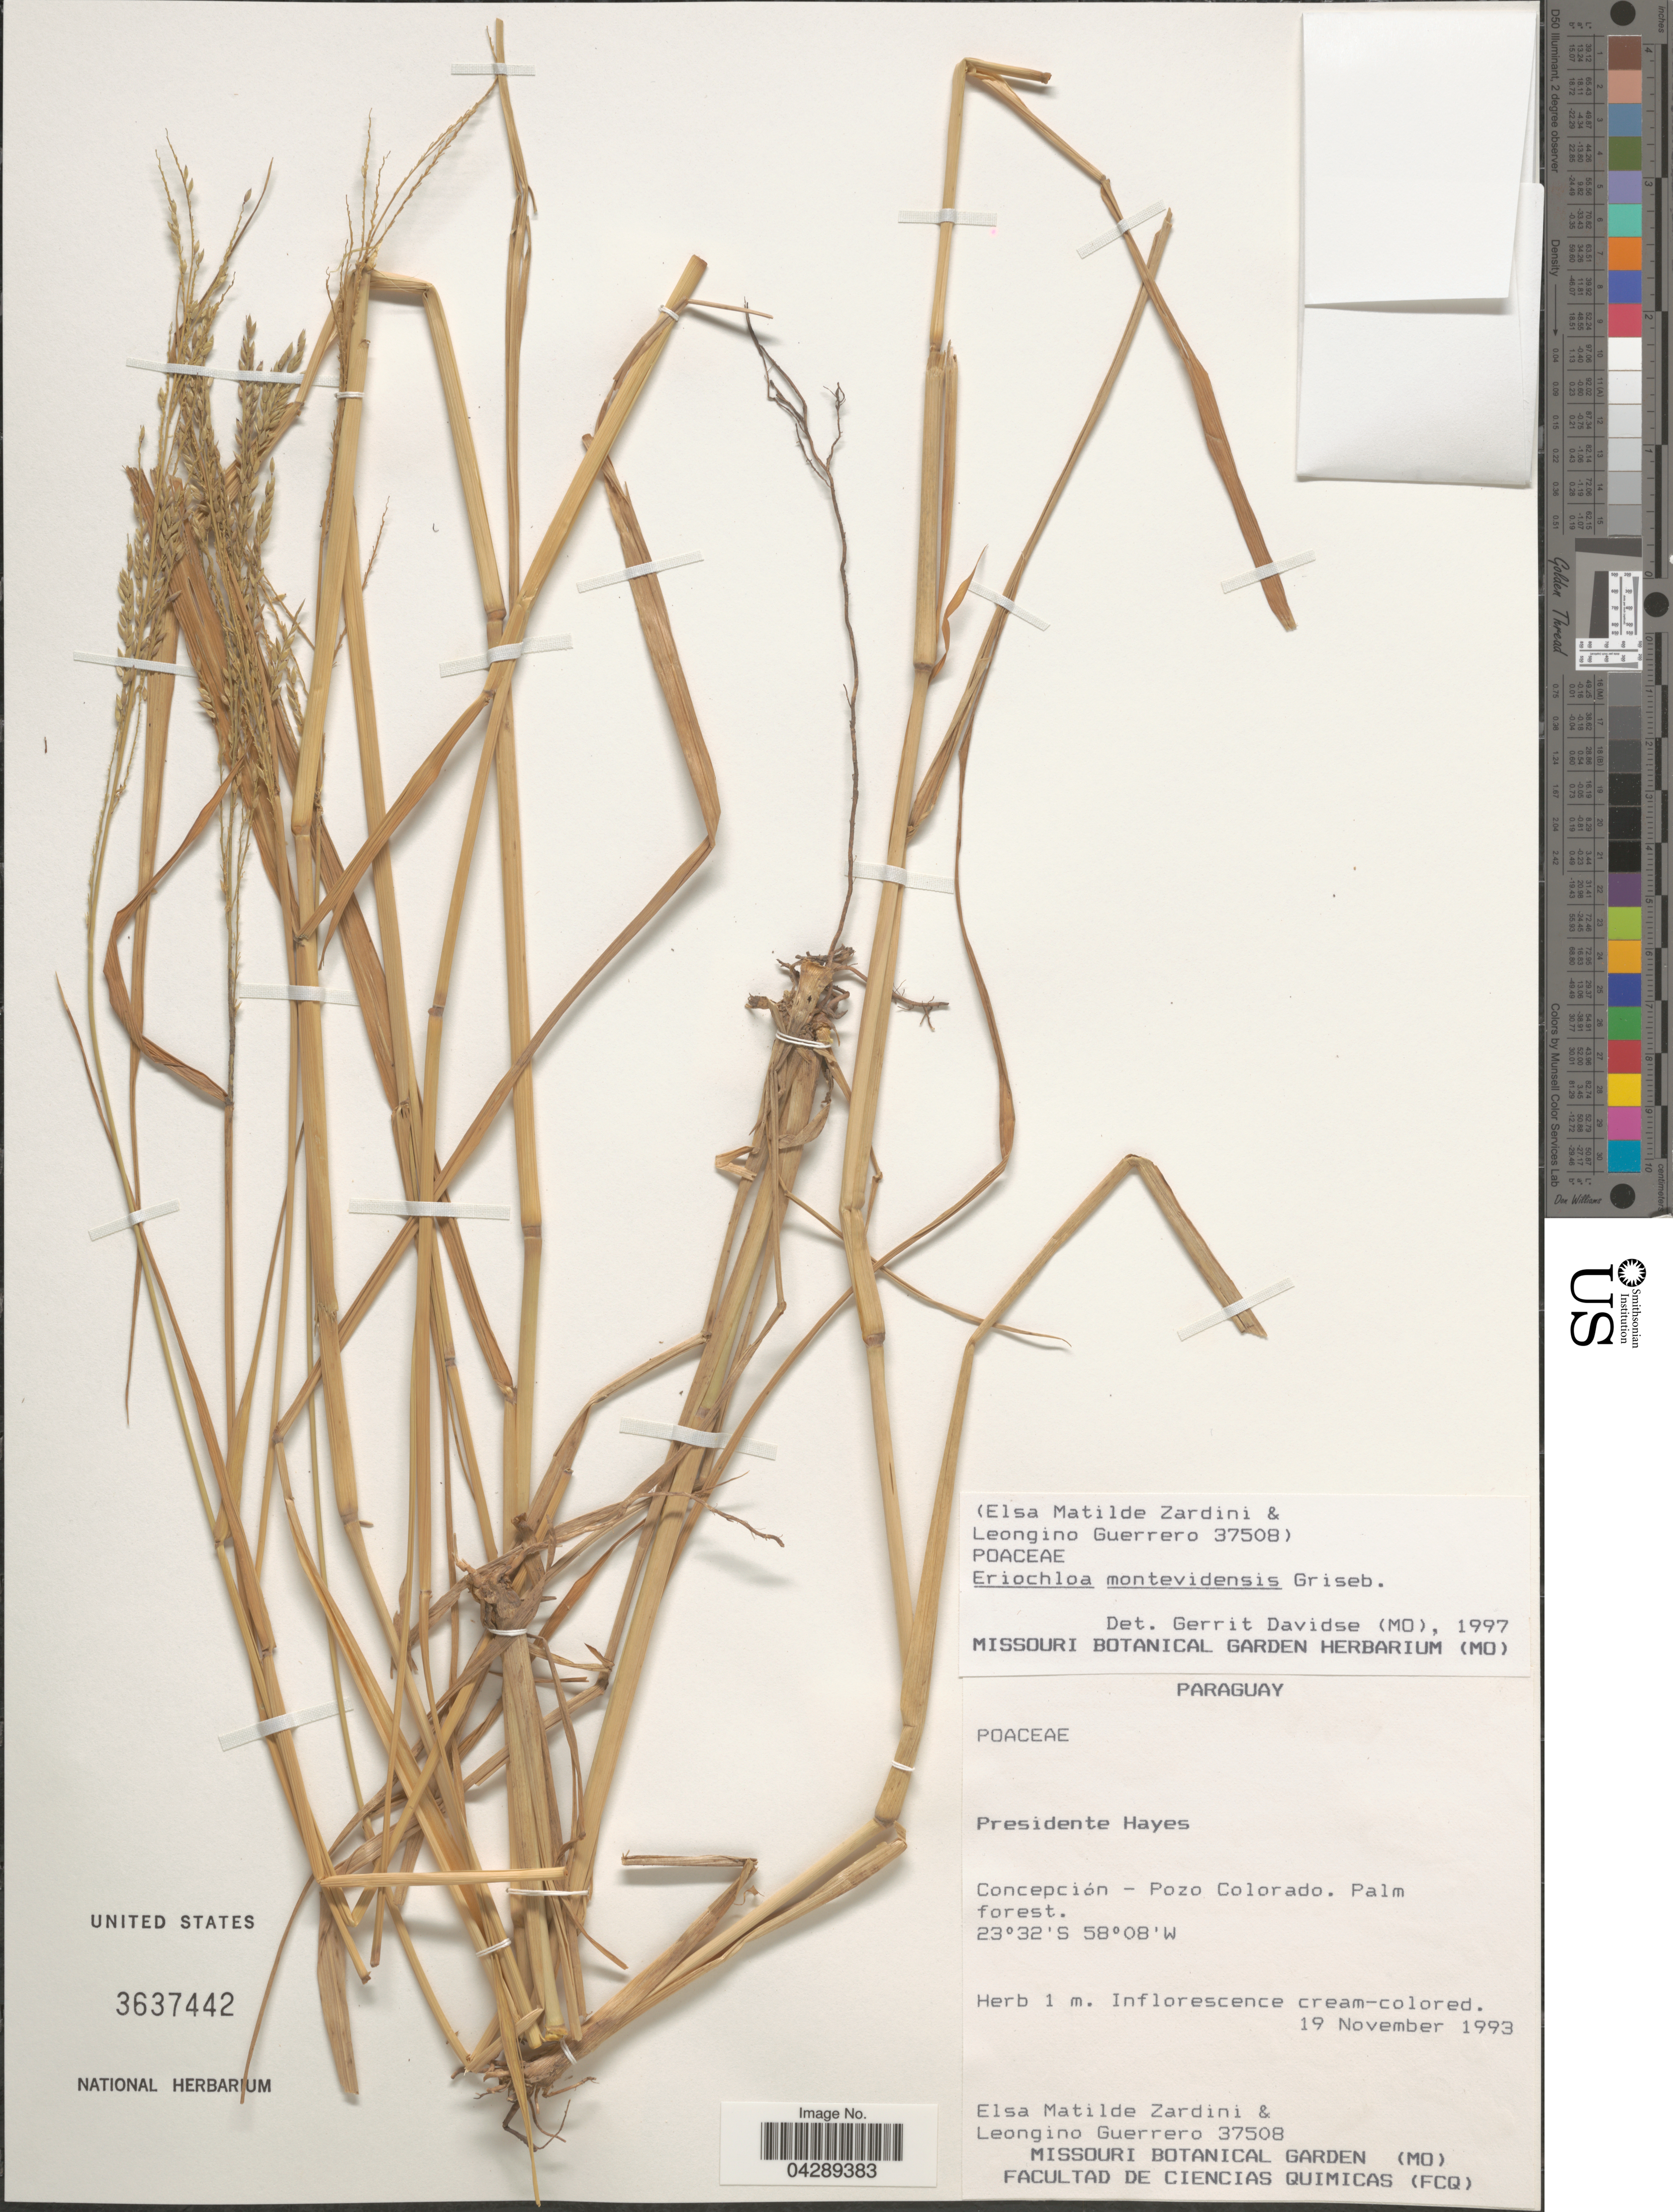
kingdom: Plantae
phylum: Tracheophyta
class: Liliopsida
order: Poales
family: Poaceae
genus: Eriochloa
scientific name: Eriochloa montevidensis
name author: Griseb.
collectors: E. M. Zardini & L. Guerrero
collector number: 37508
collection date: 1993-11-19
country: Paraguay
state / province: Presidente Hayes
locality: Concepción - Pozo Colorado. Palm forest.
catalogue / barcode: US 3637442